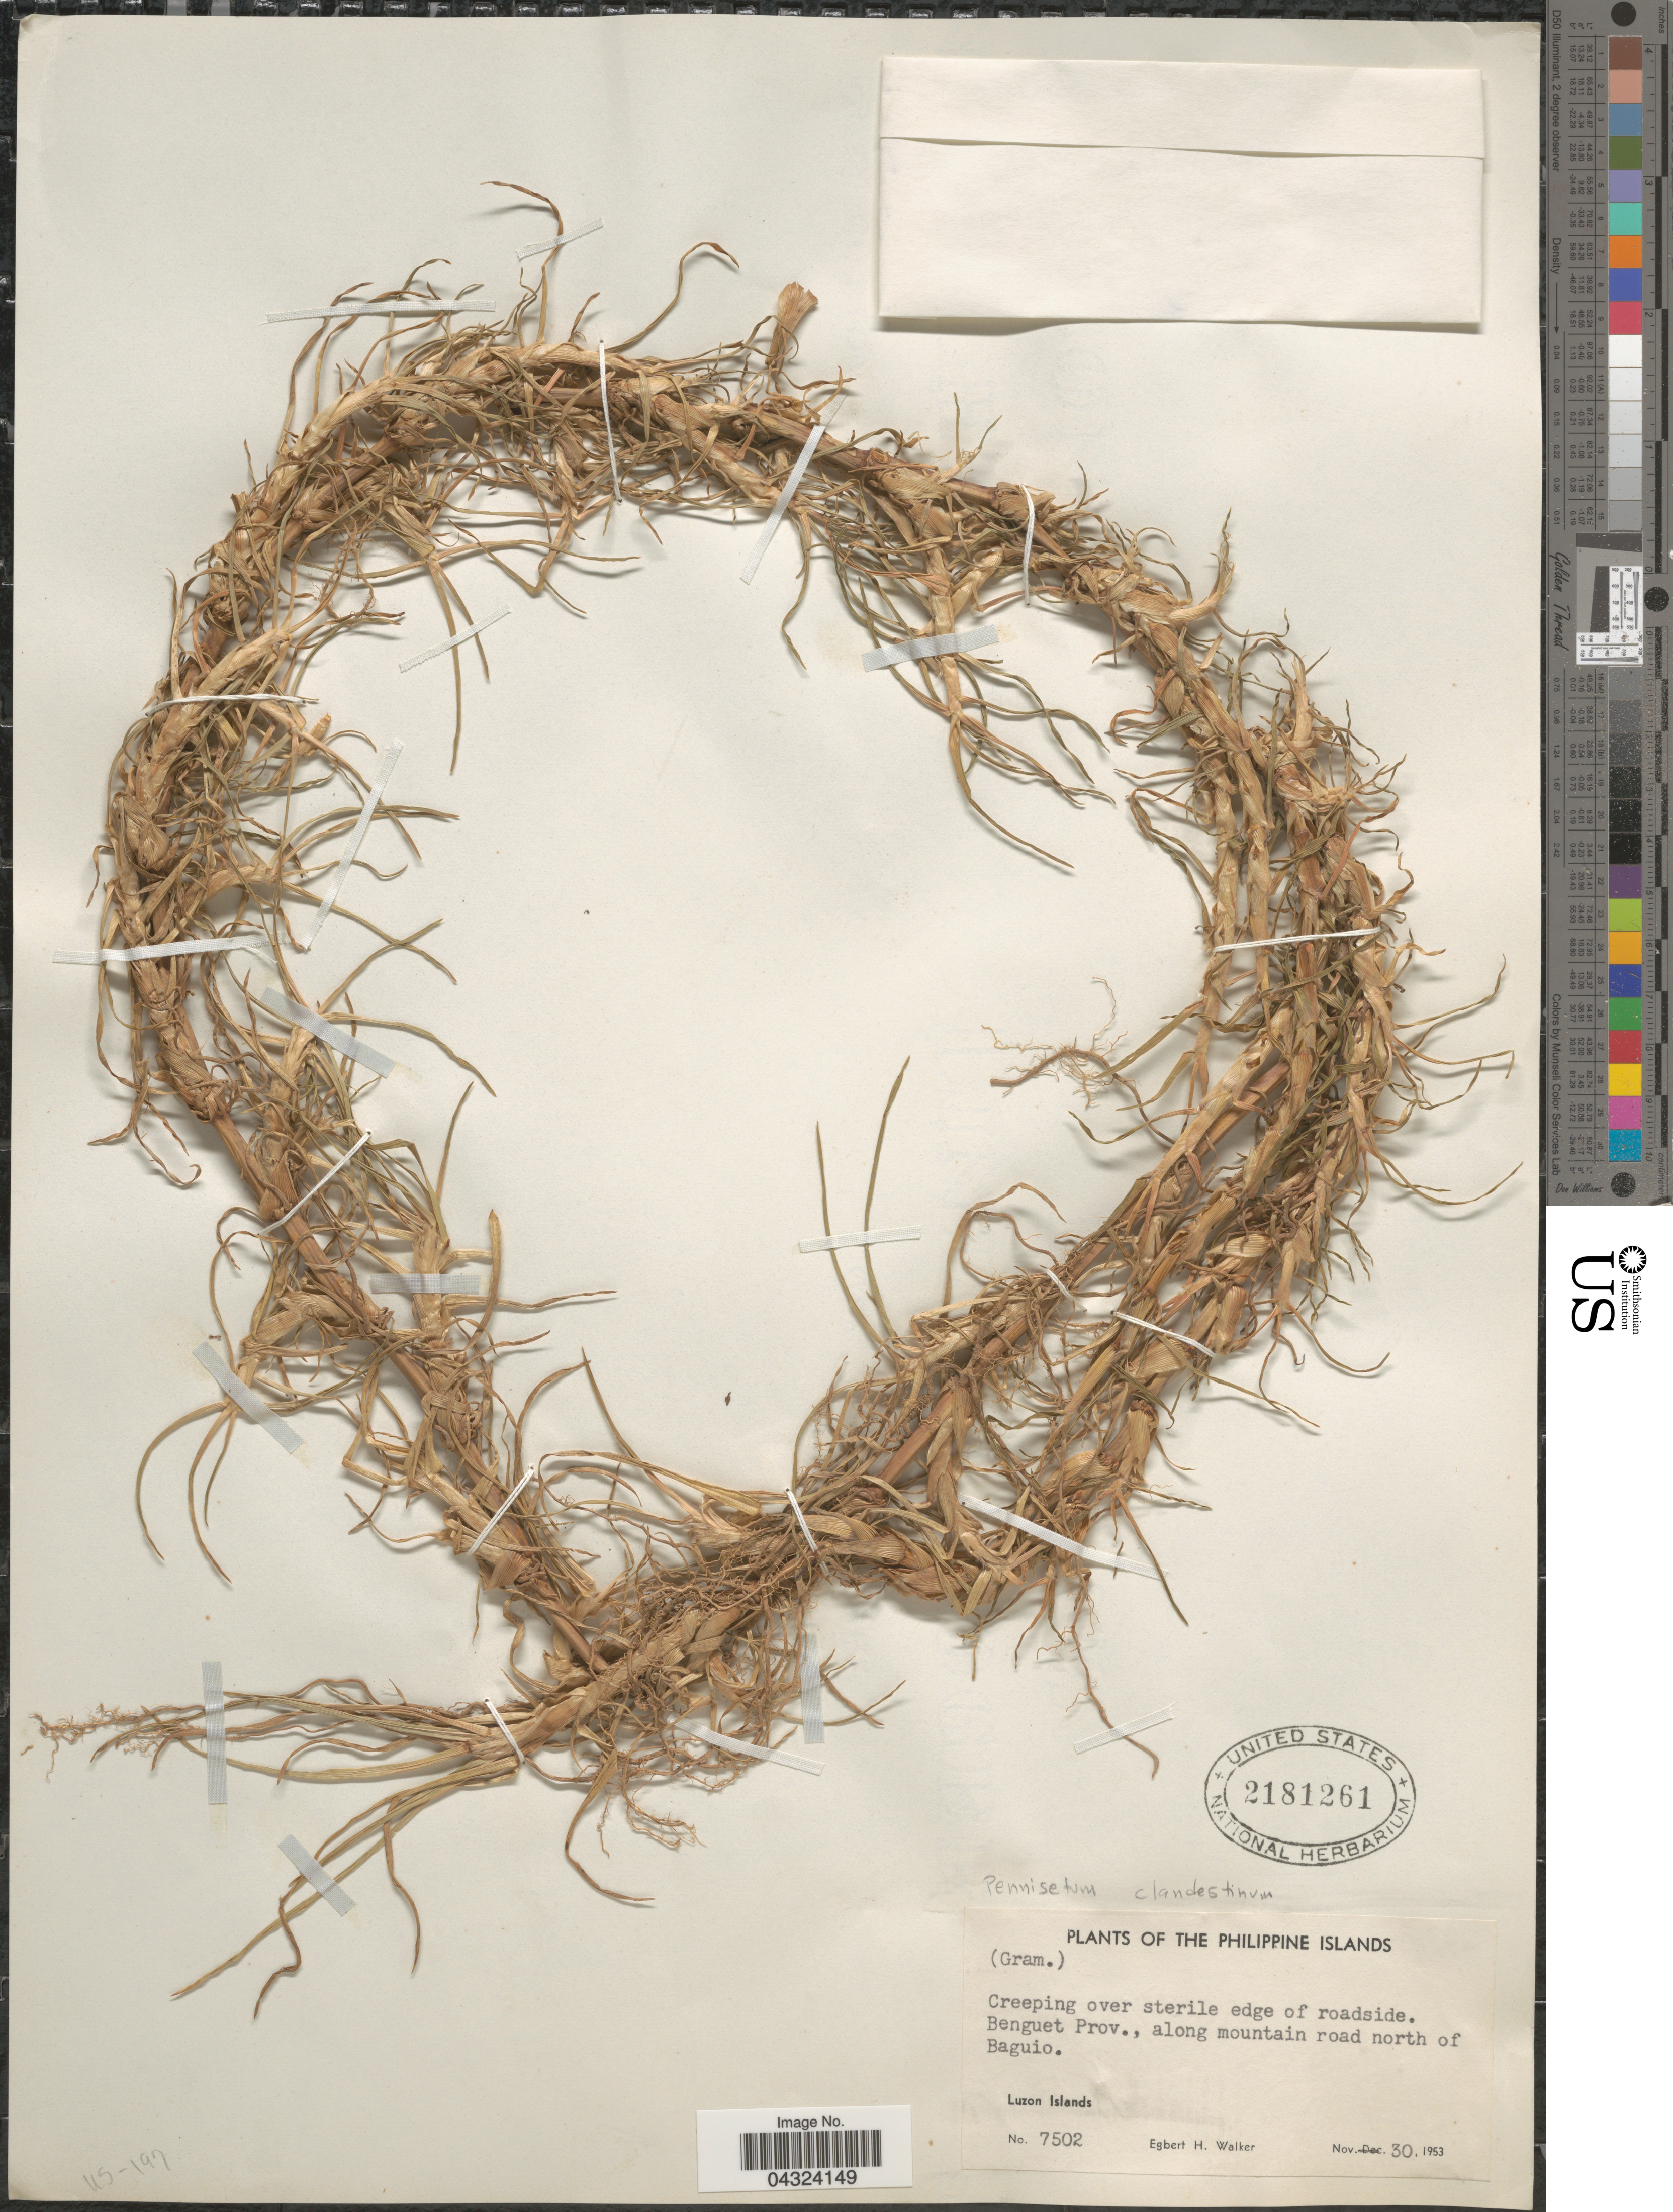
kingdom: Plantae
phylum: Tracheophyta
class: Liliopsida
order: Poales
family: Poaceae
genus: Cenchrus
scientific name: Cenchrus clandestinus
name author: (Hochst. & Chiov.) Morrone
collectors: E. H. Walker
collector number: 7502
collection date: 1953-11-30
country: Philippines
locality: Benguet Prov., along mountain road north of Baguio. Luzon Islands.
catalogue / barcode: US 2181261